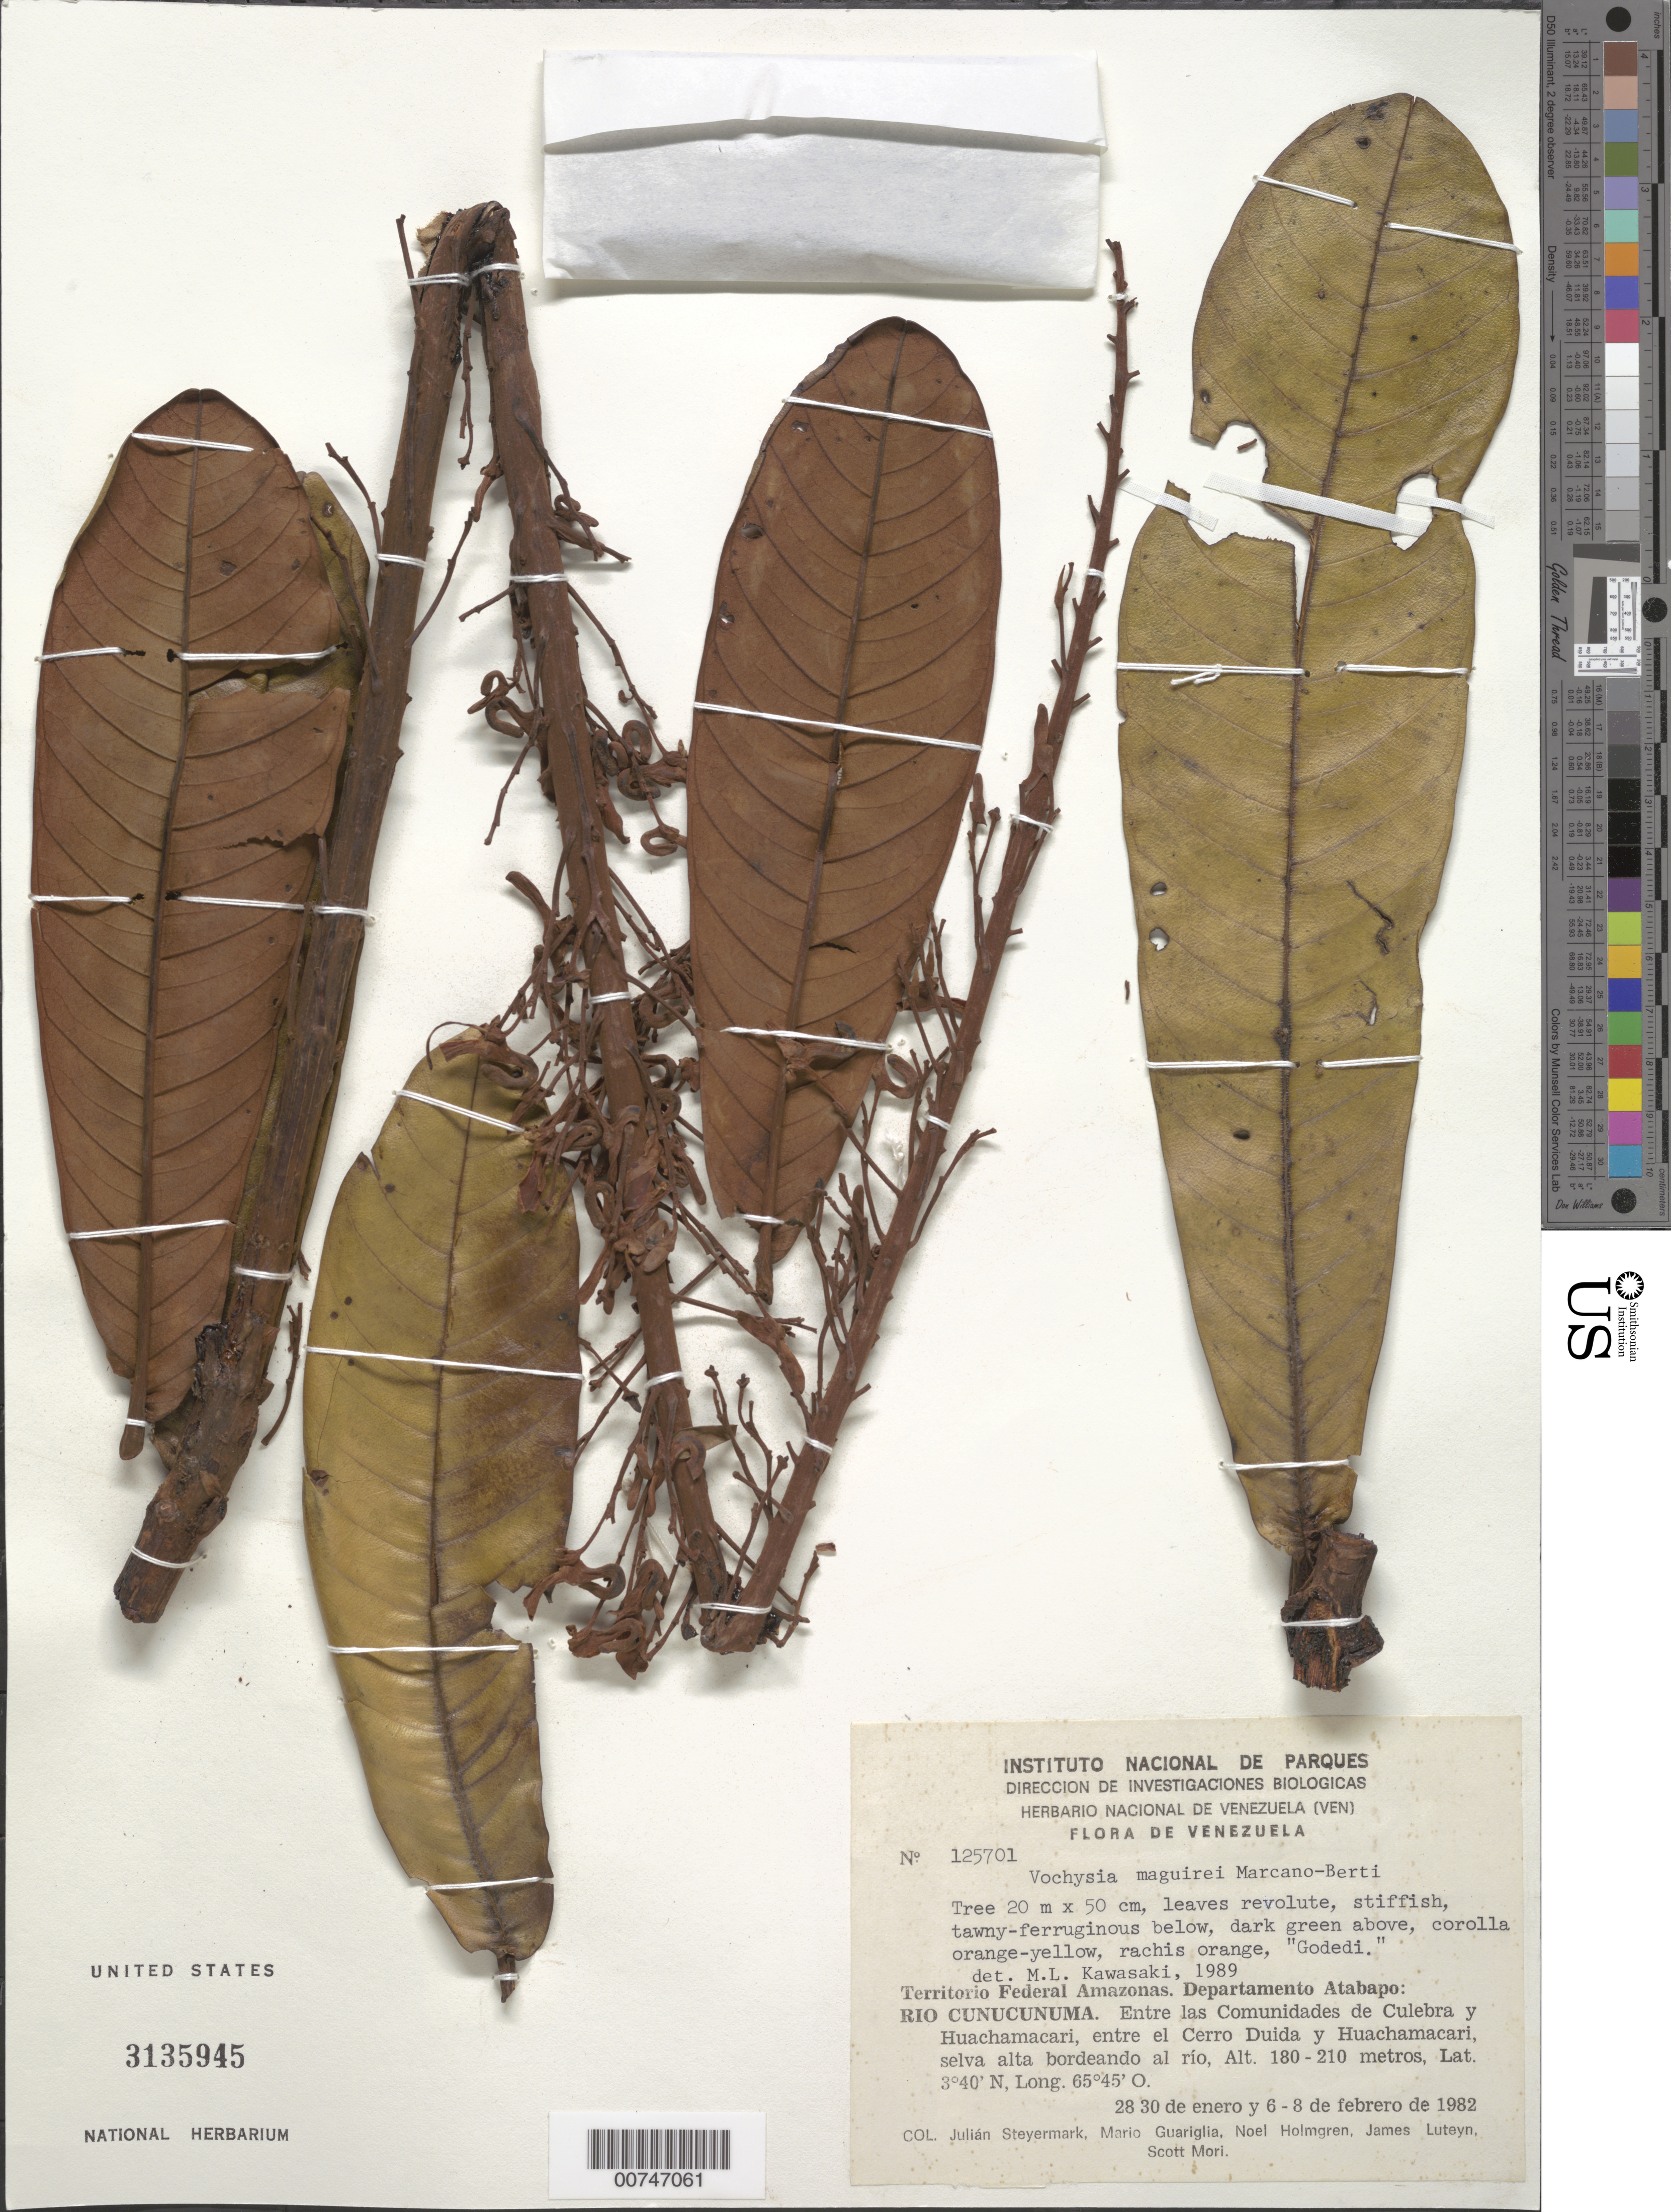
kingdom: Plantae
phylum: Tracheophyta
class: Magnoliopsida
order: Myrtales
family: Vochysiaceae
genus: Vochysia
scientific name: Vochysia maguirei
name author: Marc.-Berti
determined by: Kawasaki, María L.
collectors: J. Steyermark, M. Guariglia P., N. H. Holmgren, J. L. Luteyn & S. Mori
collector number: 125701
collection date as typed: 28-Jan-82 to 8-Feb-82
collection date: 1982-01-28/1982-02-08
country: Venezuela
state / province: Amazonas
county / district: Atabapo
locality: Río Cunucunuma, entre las Communidades de Culebra y Huachamacari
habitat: Woods along river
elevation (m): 180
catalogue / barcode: US 3135945